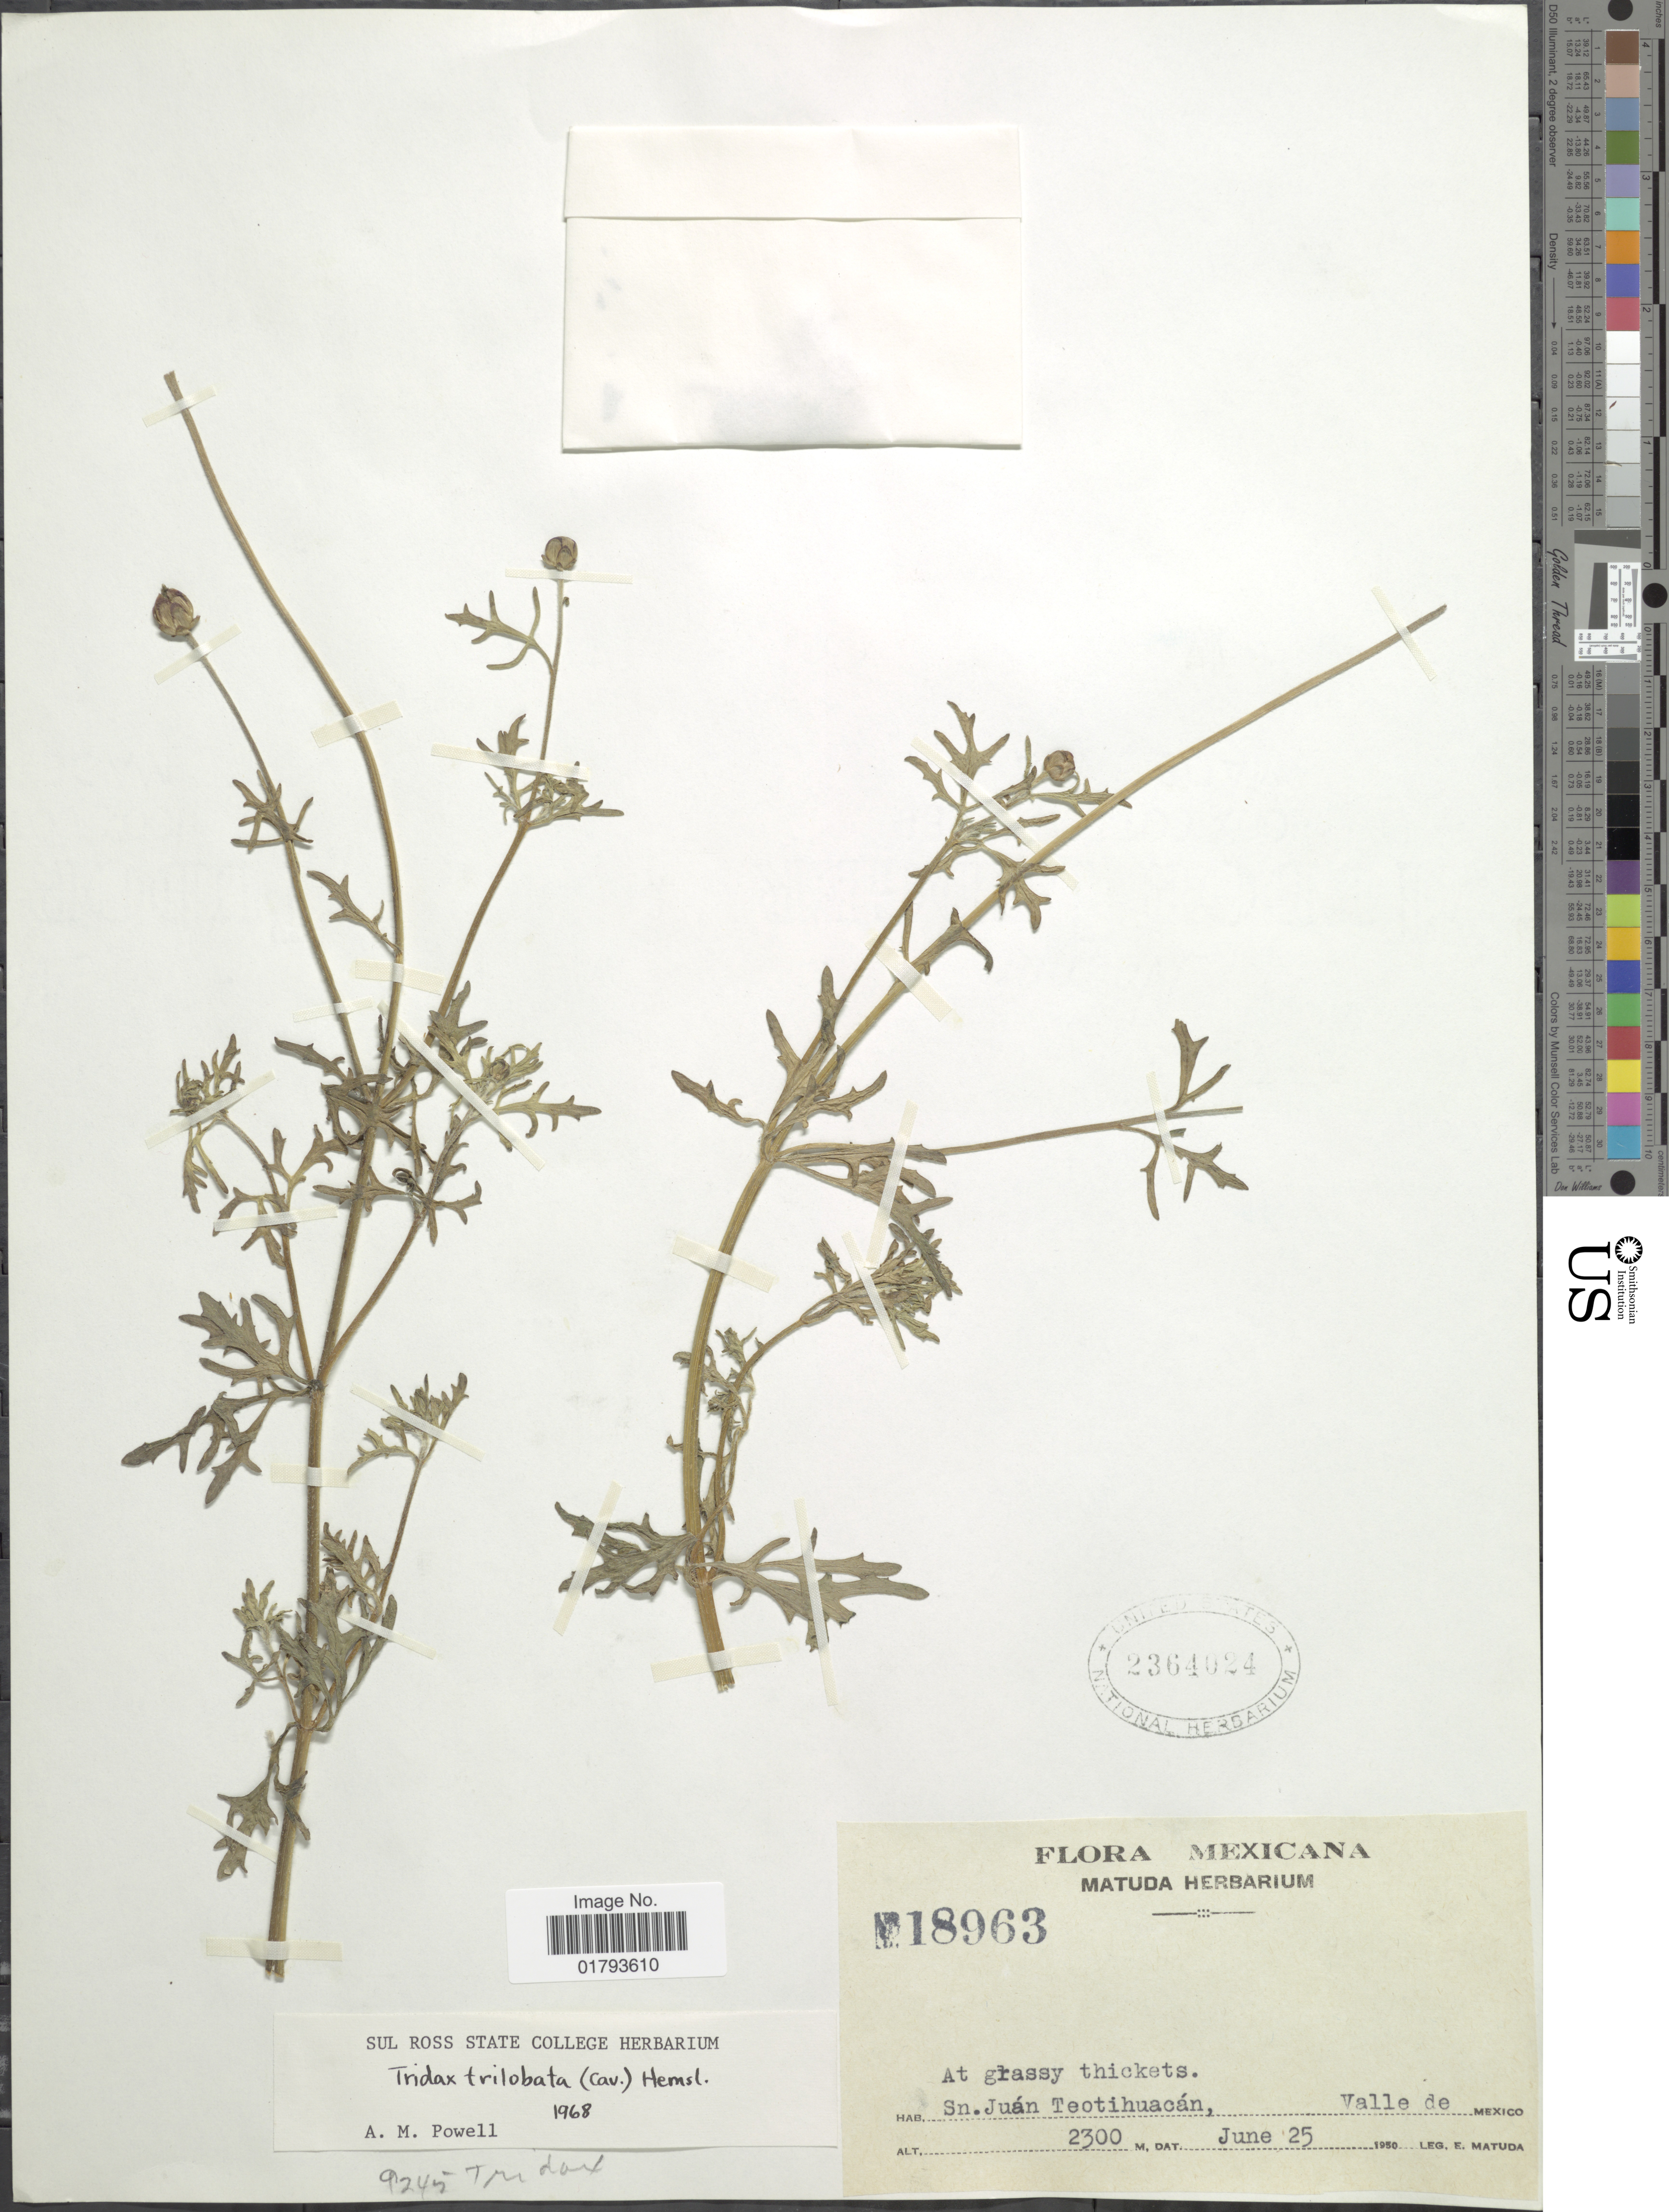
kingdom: Plantae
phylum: Tracheophyta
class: Magnoliopsida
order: Asterales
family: Asteraceae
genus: Tridax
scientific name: Tridax trilobata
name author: (Cav.) Hemsl.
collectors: E. Matuda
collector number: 18963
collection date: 1950-06-25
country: Mexico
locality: At grassy thickets Sn. Juan Teotihuacan. Valle de Mexico.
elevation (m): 2300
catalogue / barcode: US 2364024